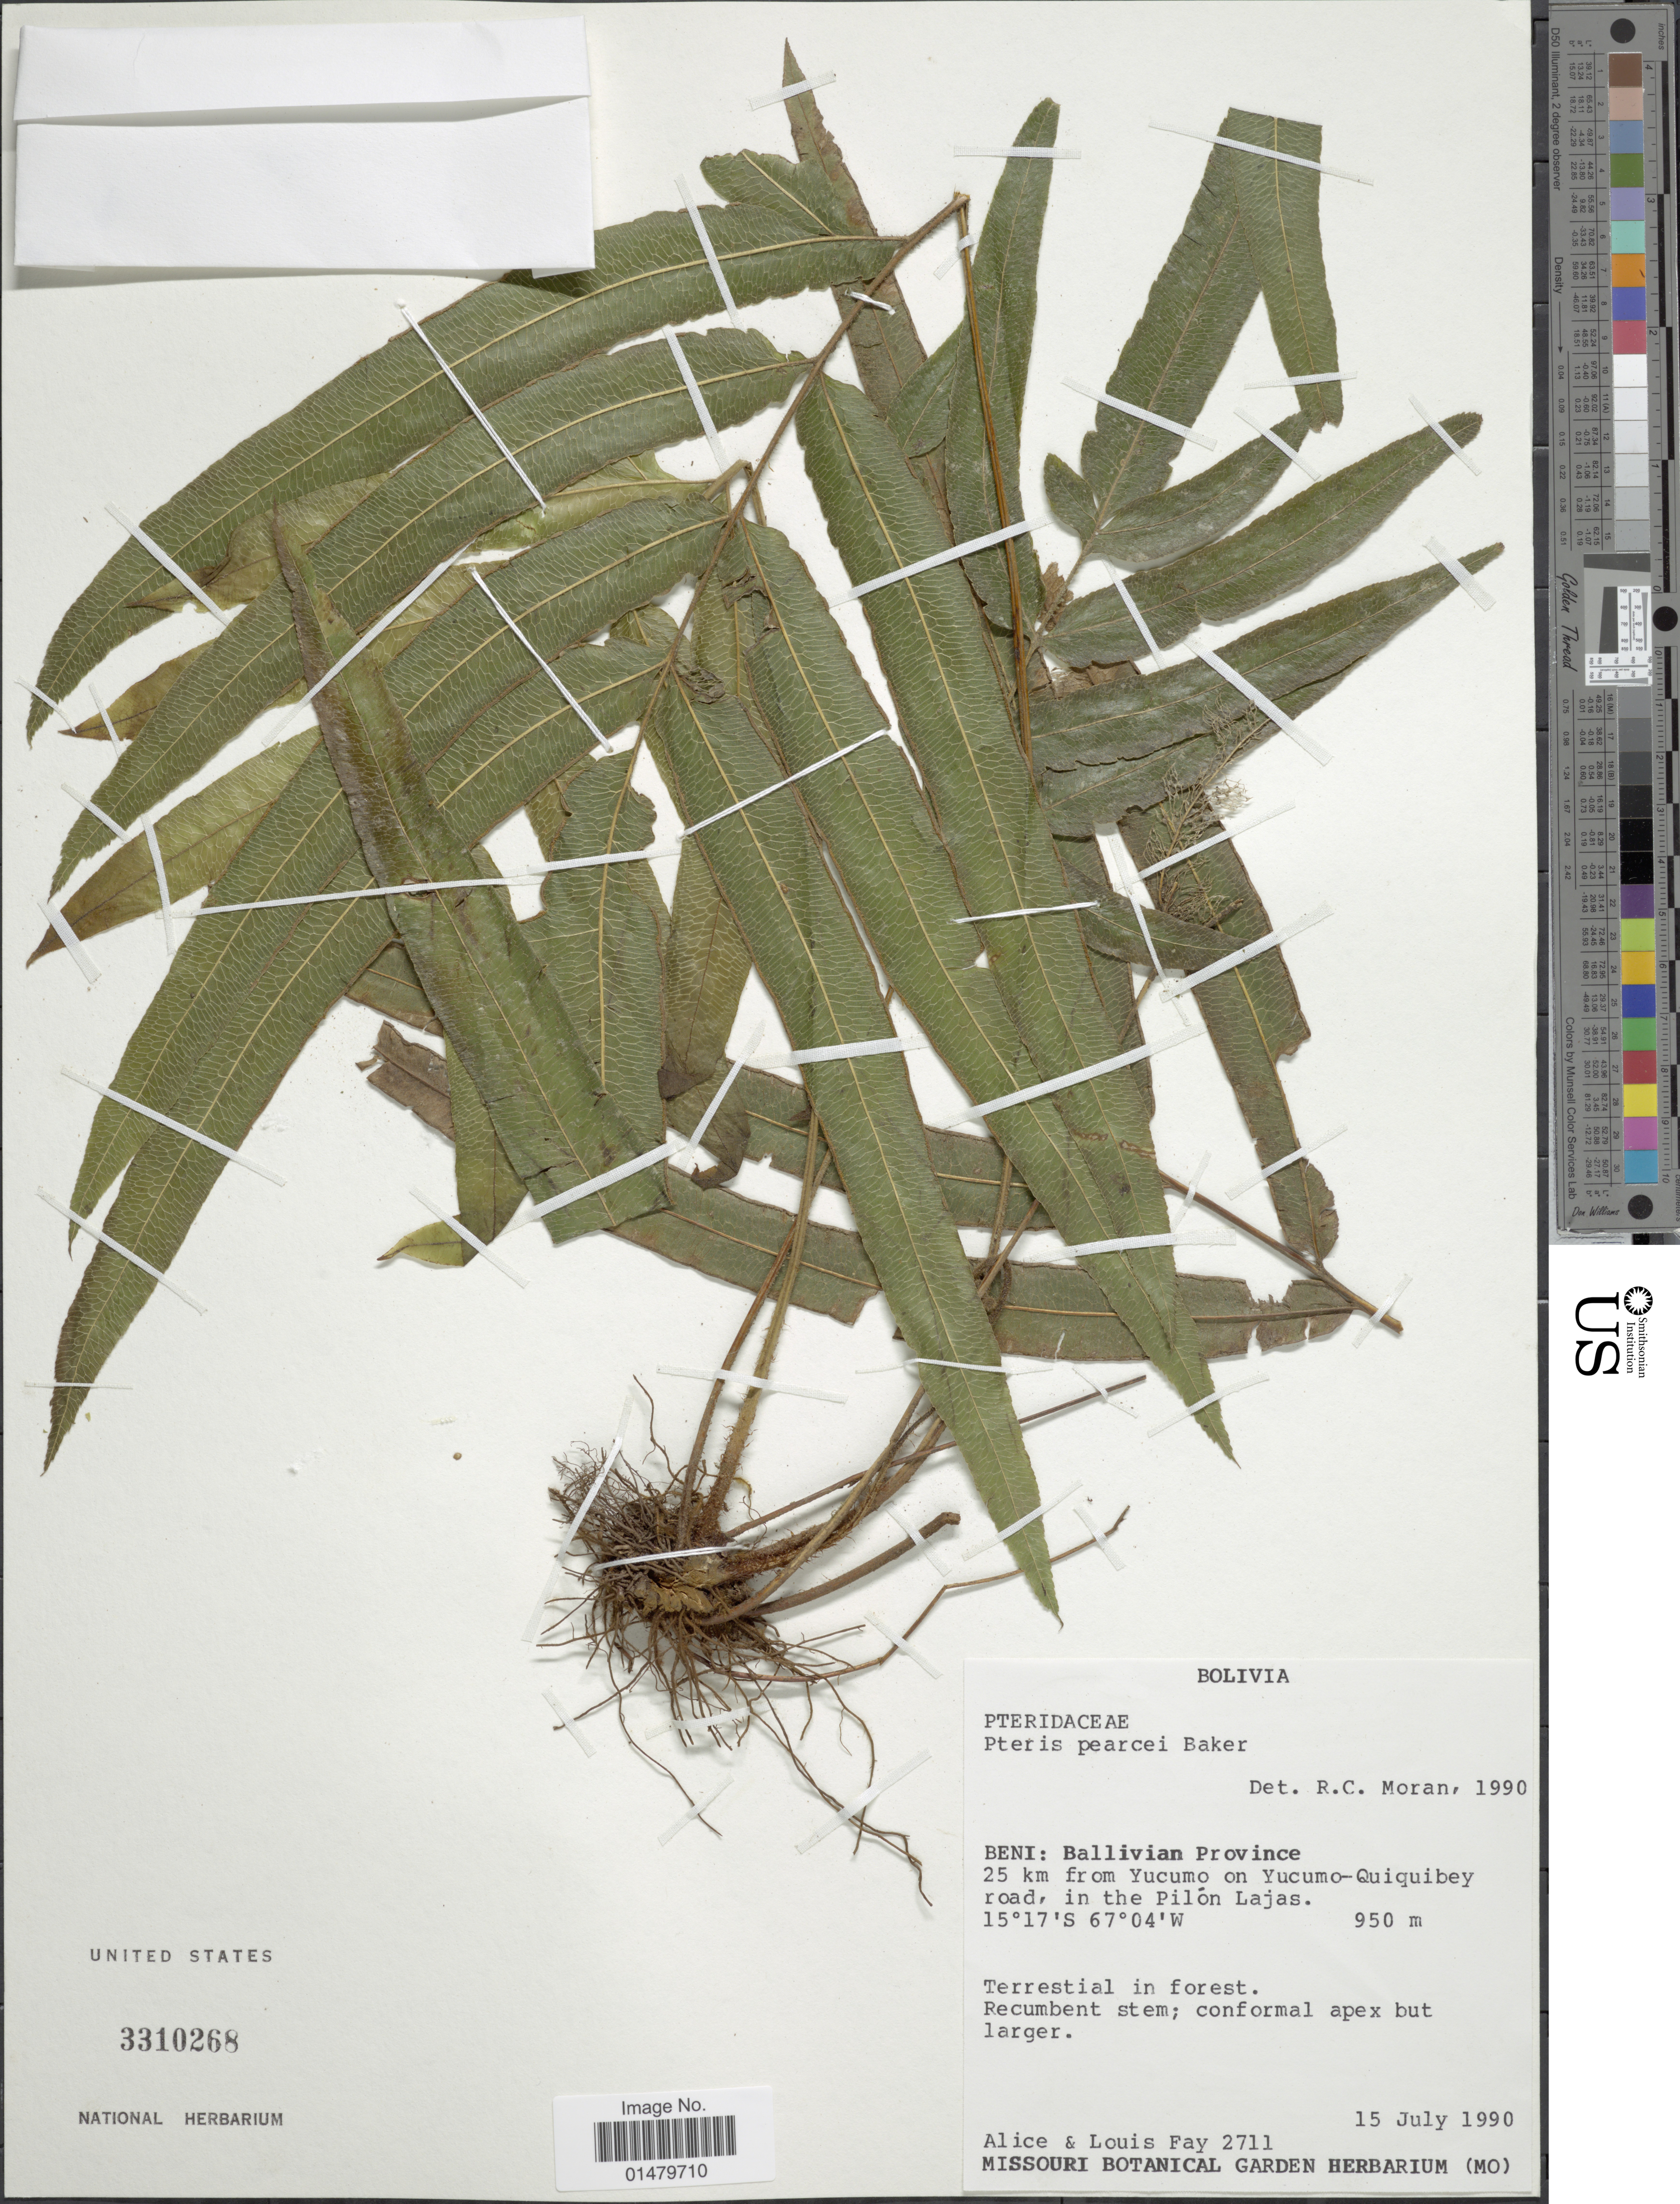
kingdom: Plantae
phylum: Tracheophyta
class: Polypodiopsida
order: Polypodiales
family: Pteridaceae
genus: Pteris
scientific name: Pteris pearcei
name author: Baker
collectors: A. Fay & L. Fay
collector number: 2711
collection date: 1990-07-15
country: Bolivia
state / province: Beni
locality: Ballivian Province. 25 km from Yucumo on Yucumo-Quiquibey road, in the Pilon Lajas.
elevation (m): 950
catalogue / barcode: US 2210268